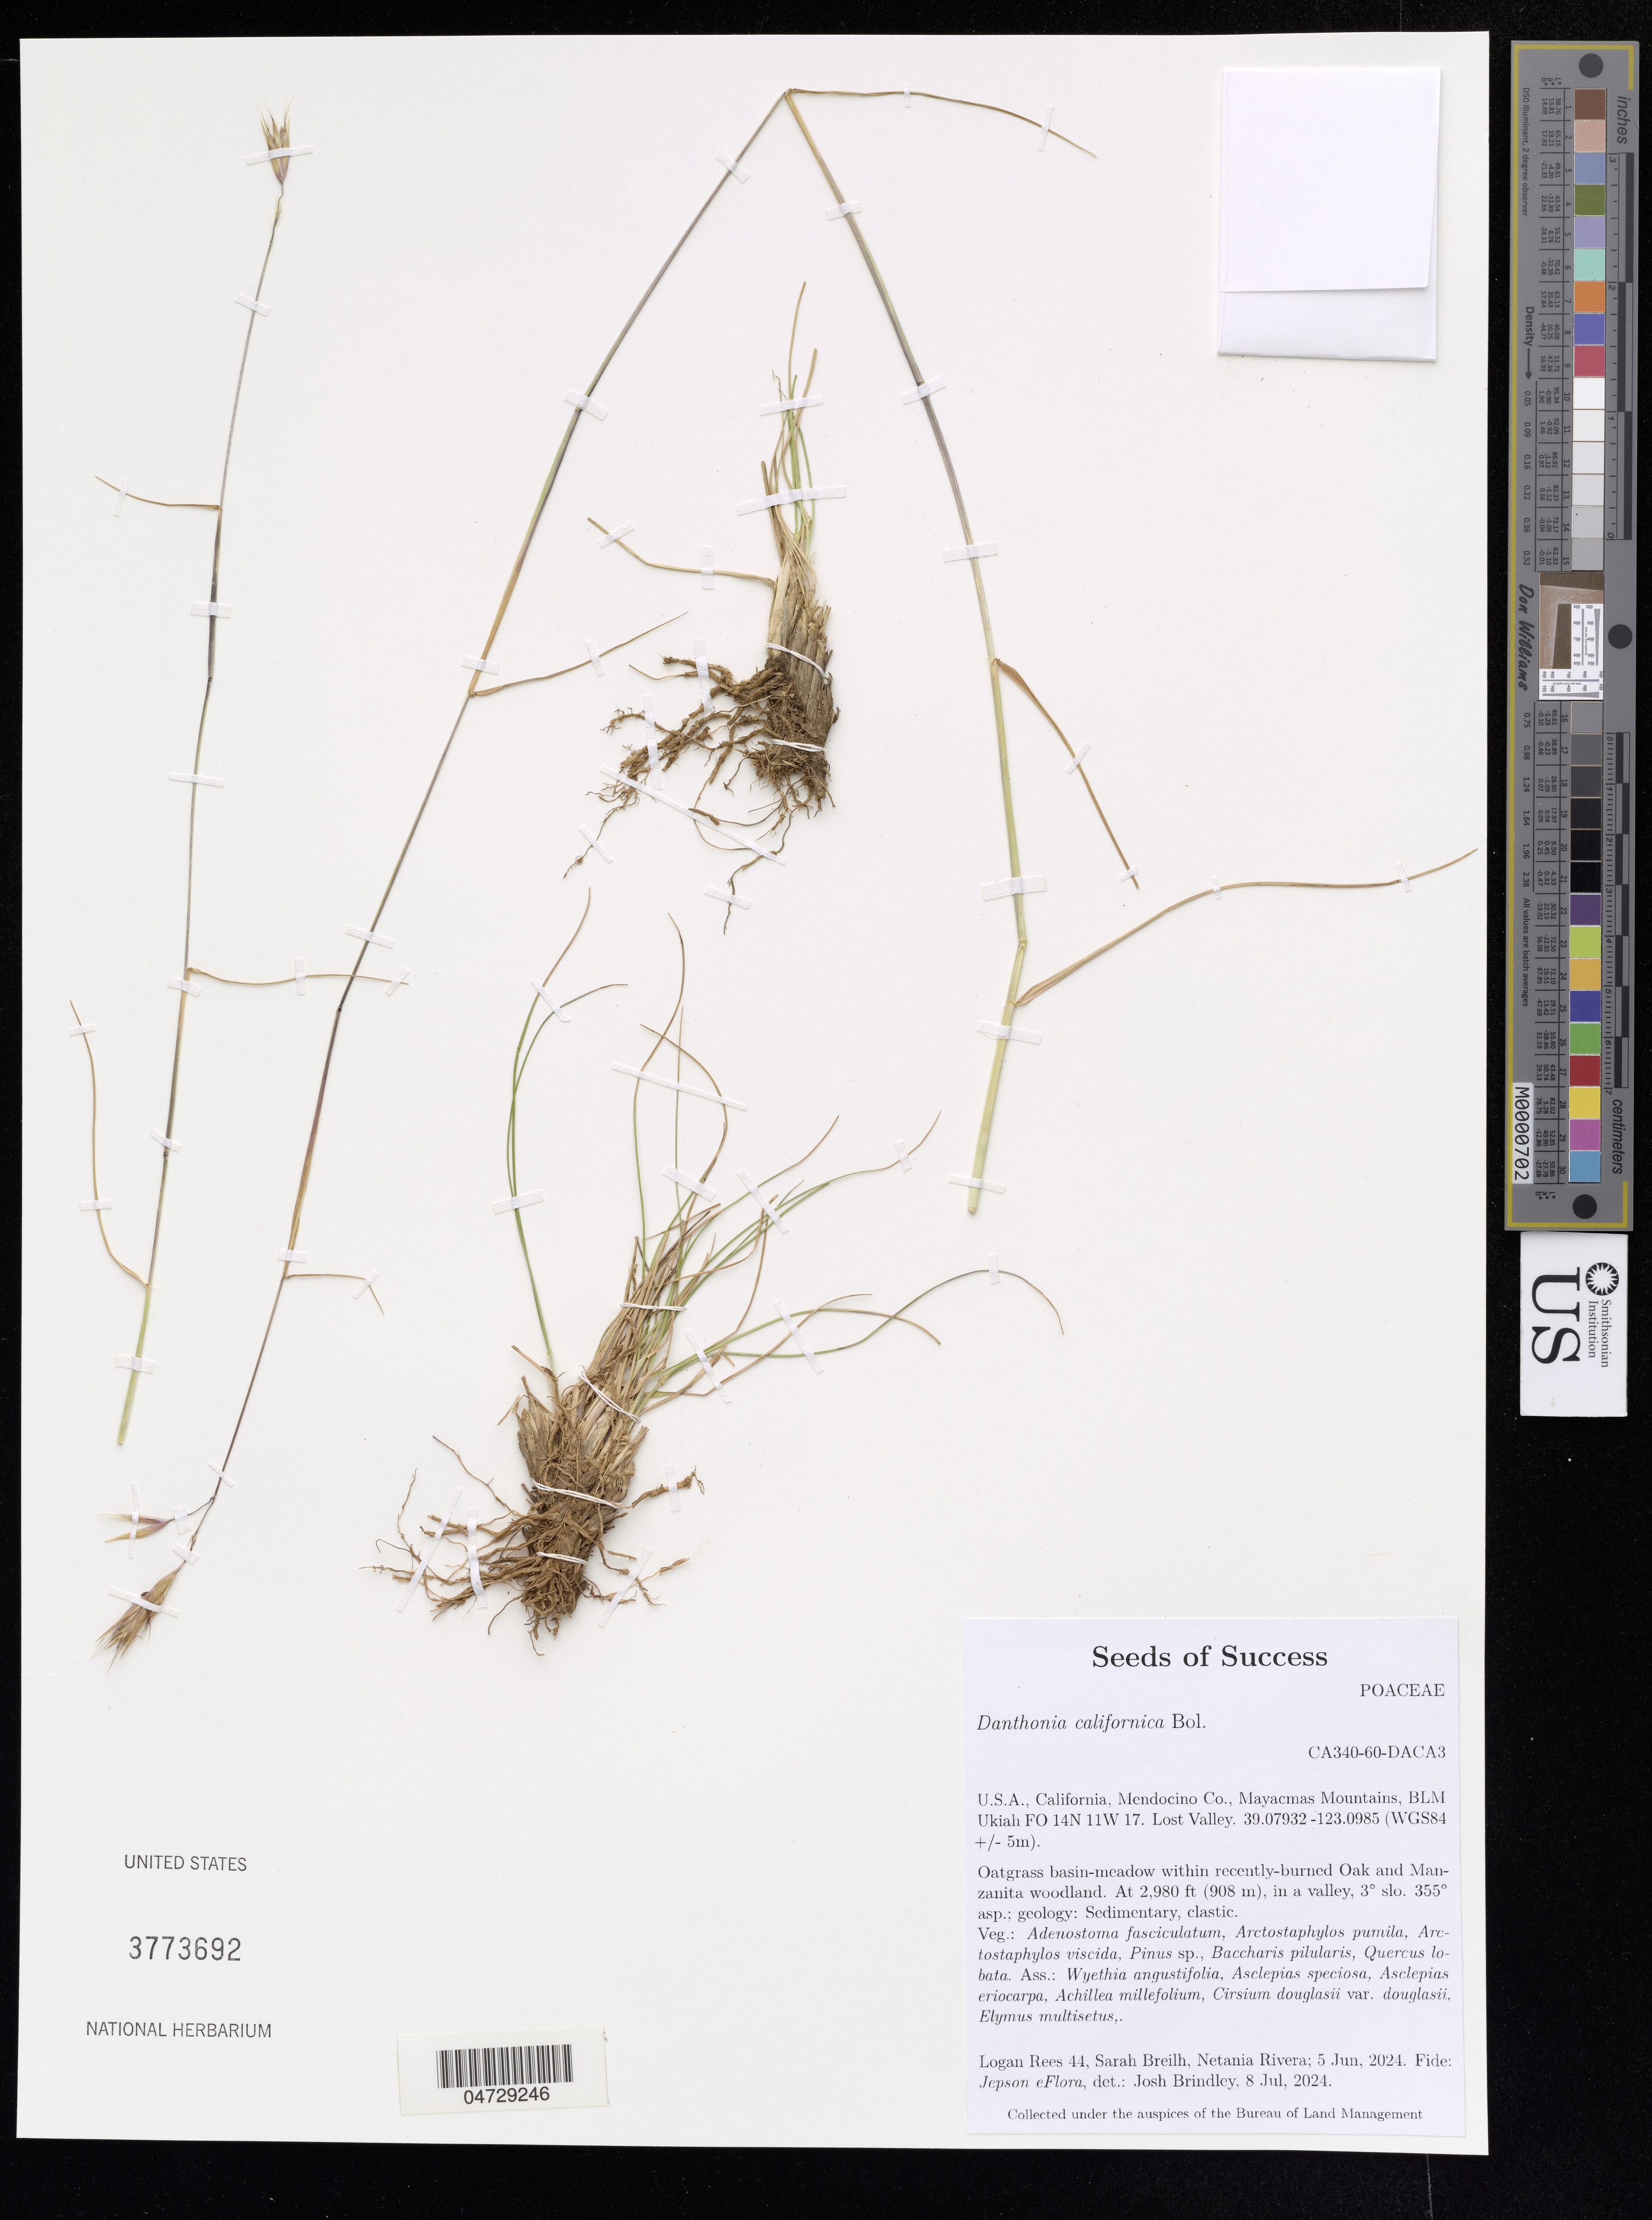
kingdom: Plantae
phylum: Tracheophyta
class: Liliopsida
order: Poales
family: Poaceae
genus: Danthonia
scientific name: Danthonia californica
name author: Bol.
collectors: L. Rees, S. Breilh & N. Rivera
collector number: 44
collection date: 2024-06-05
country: United States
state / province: California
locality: Mendocino Co., Mayacmas Mountains, BLM Ukiah FO 14N 11W 17. Lost Valley. (WGS84 +/- 5m).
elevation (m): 908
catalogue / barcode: US 3773692